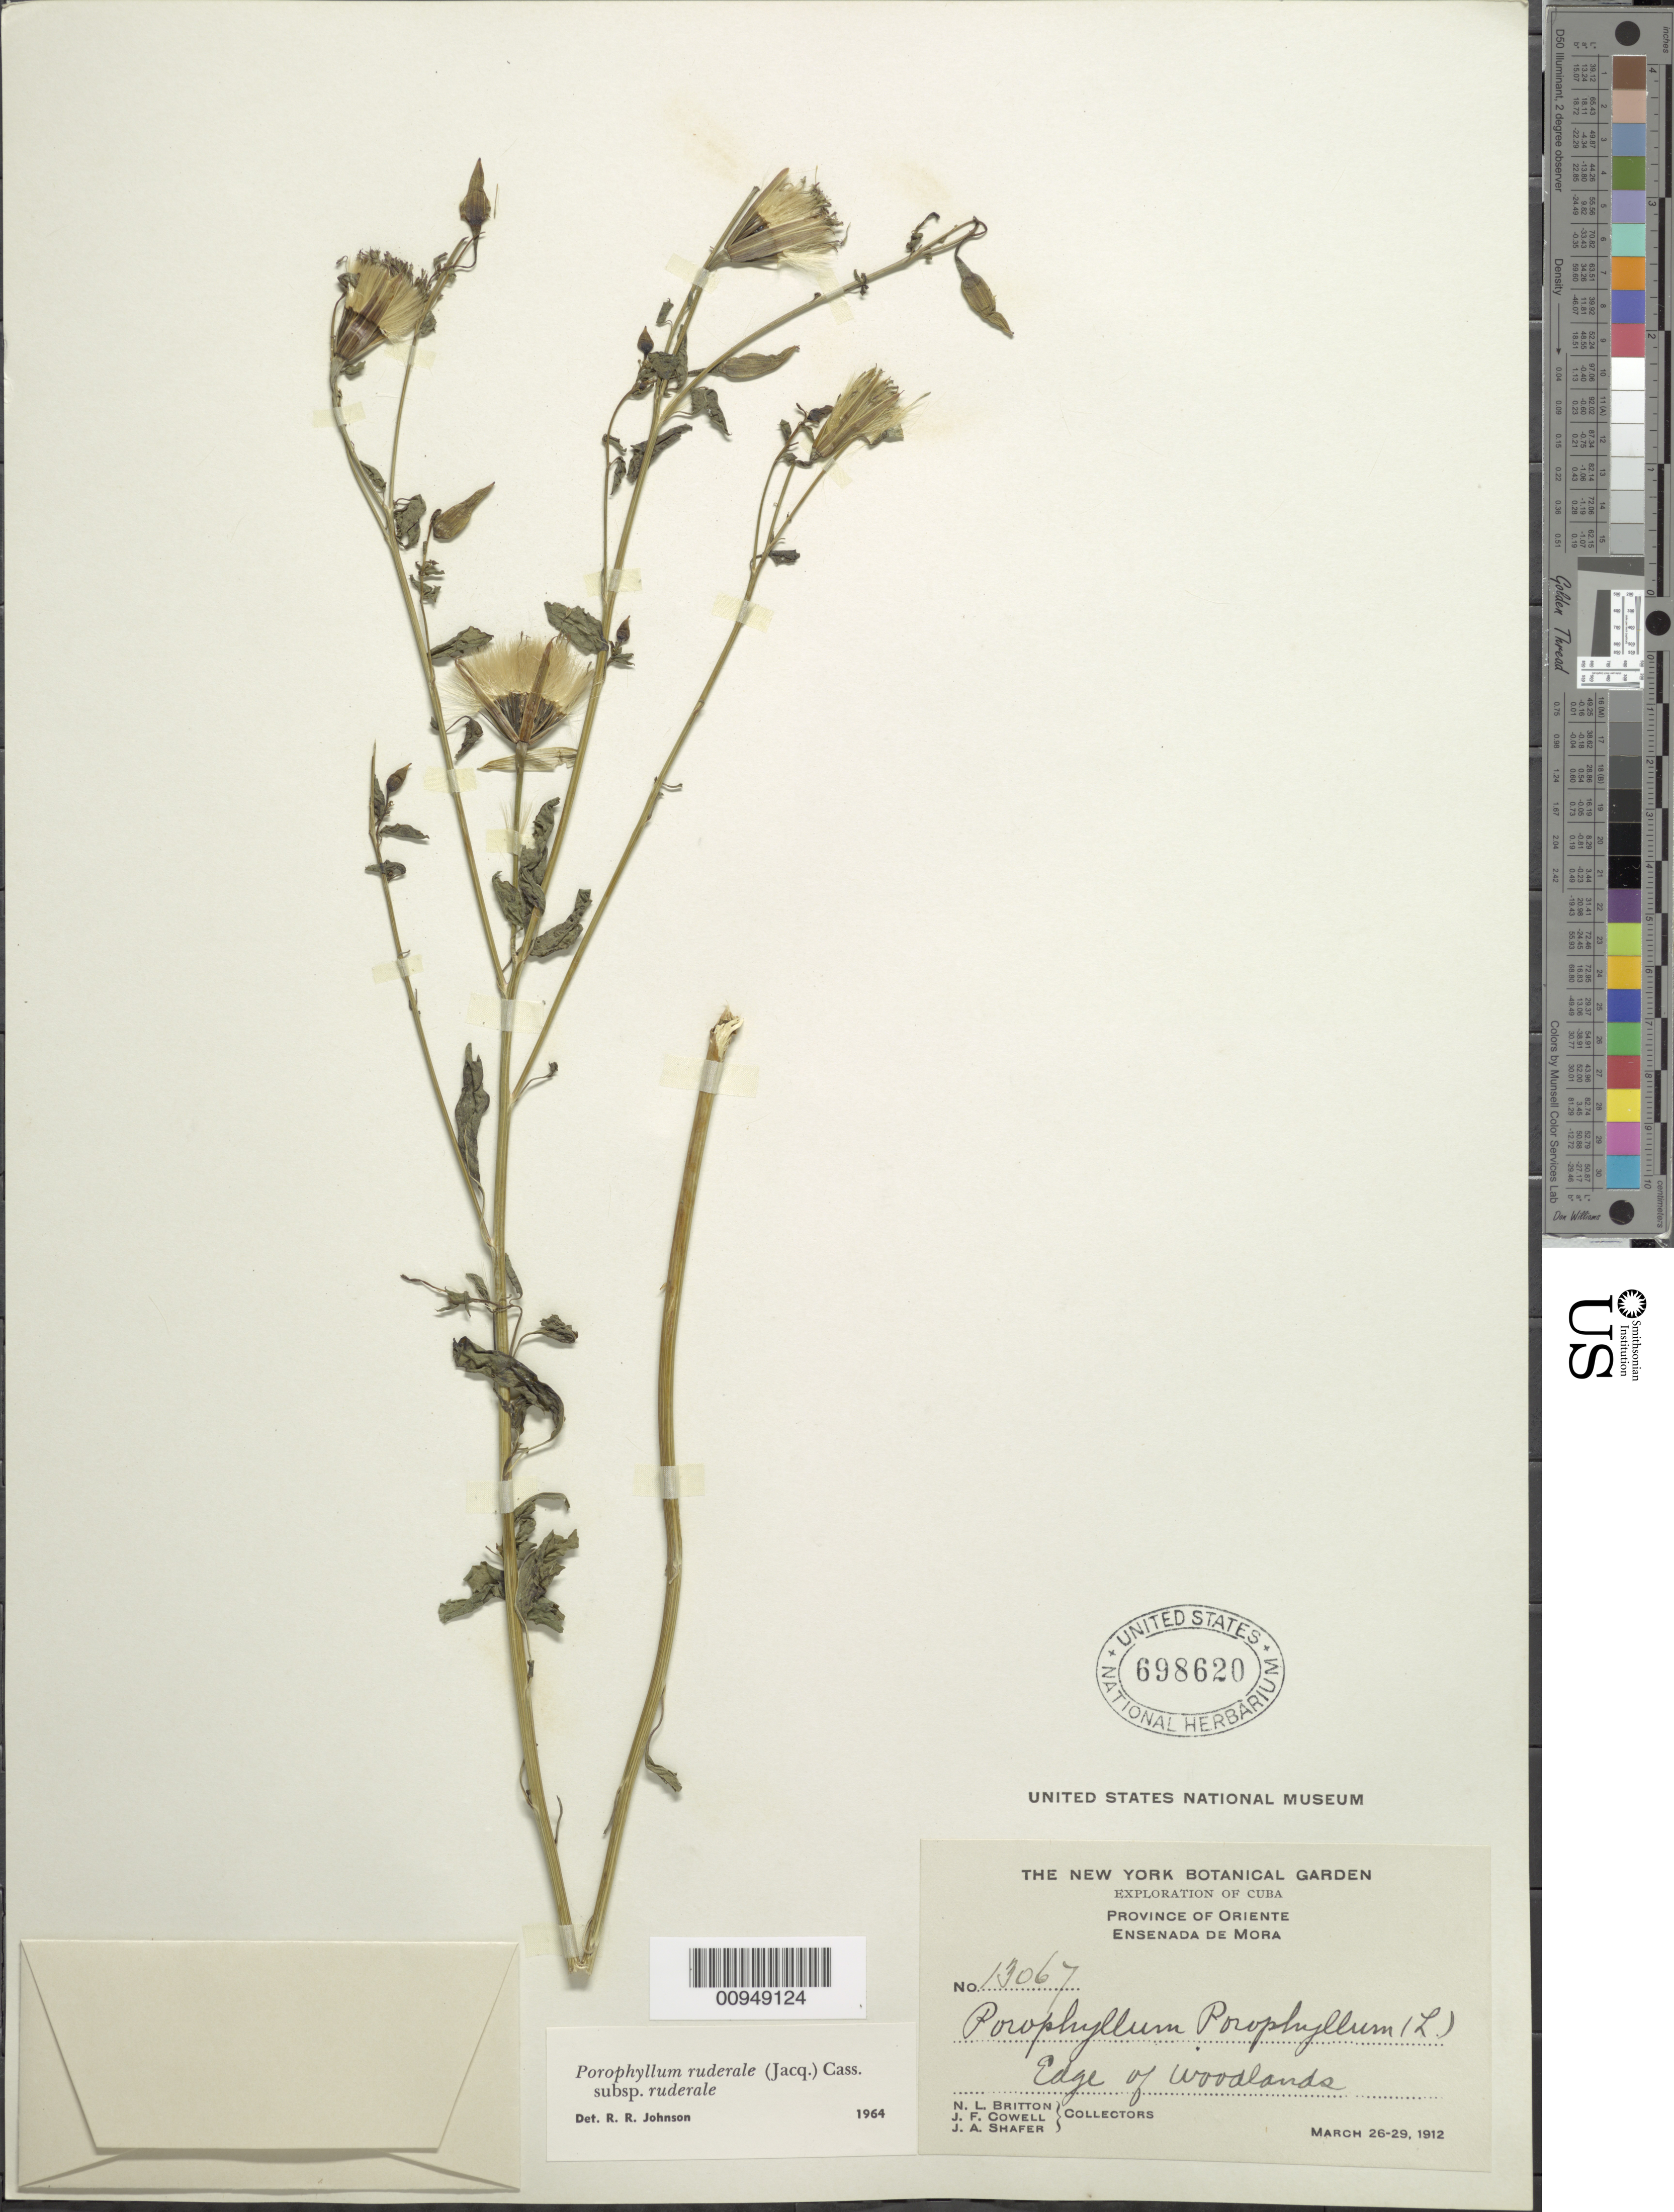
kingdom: Plantae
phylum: Tracheophyta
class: Magnoliopsida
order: Asterales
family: Asteraceae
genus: Porophyllum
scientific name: Porophyllum ruderale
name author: (Jacq.) Cass.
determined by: Johnson, R. R.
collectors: N. Britton, J. F. Cowell & J. A. Shafer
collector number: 13067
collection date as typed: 26 Mar 1912 to 29 Mar 1912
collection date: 1912-03-26/1912-03-29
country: Cuba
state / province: Oriente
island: Cuba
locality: Ensenada de Mora, woodlands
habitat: Edge of woodlands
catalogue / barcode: US 698620